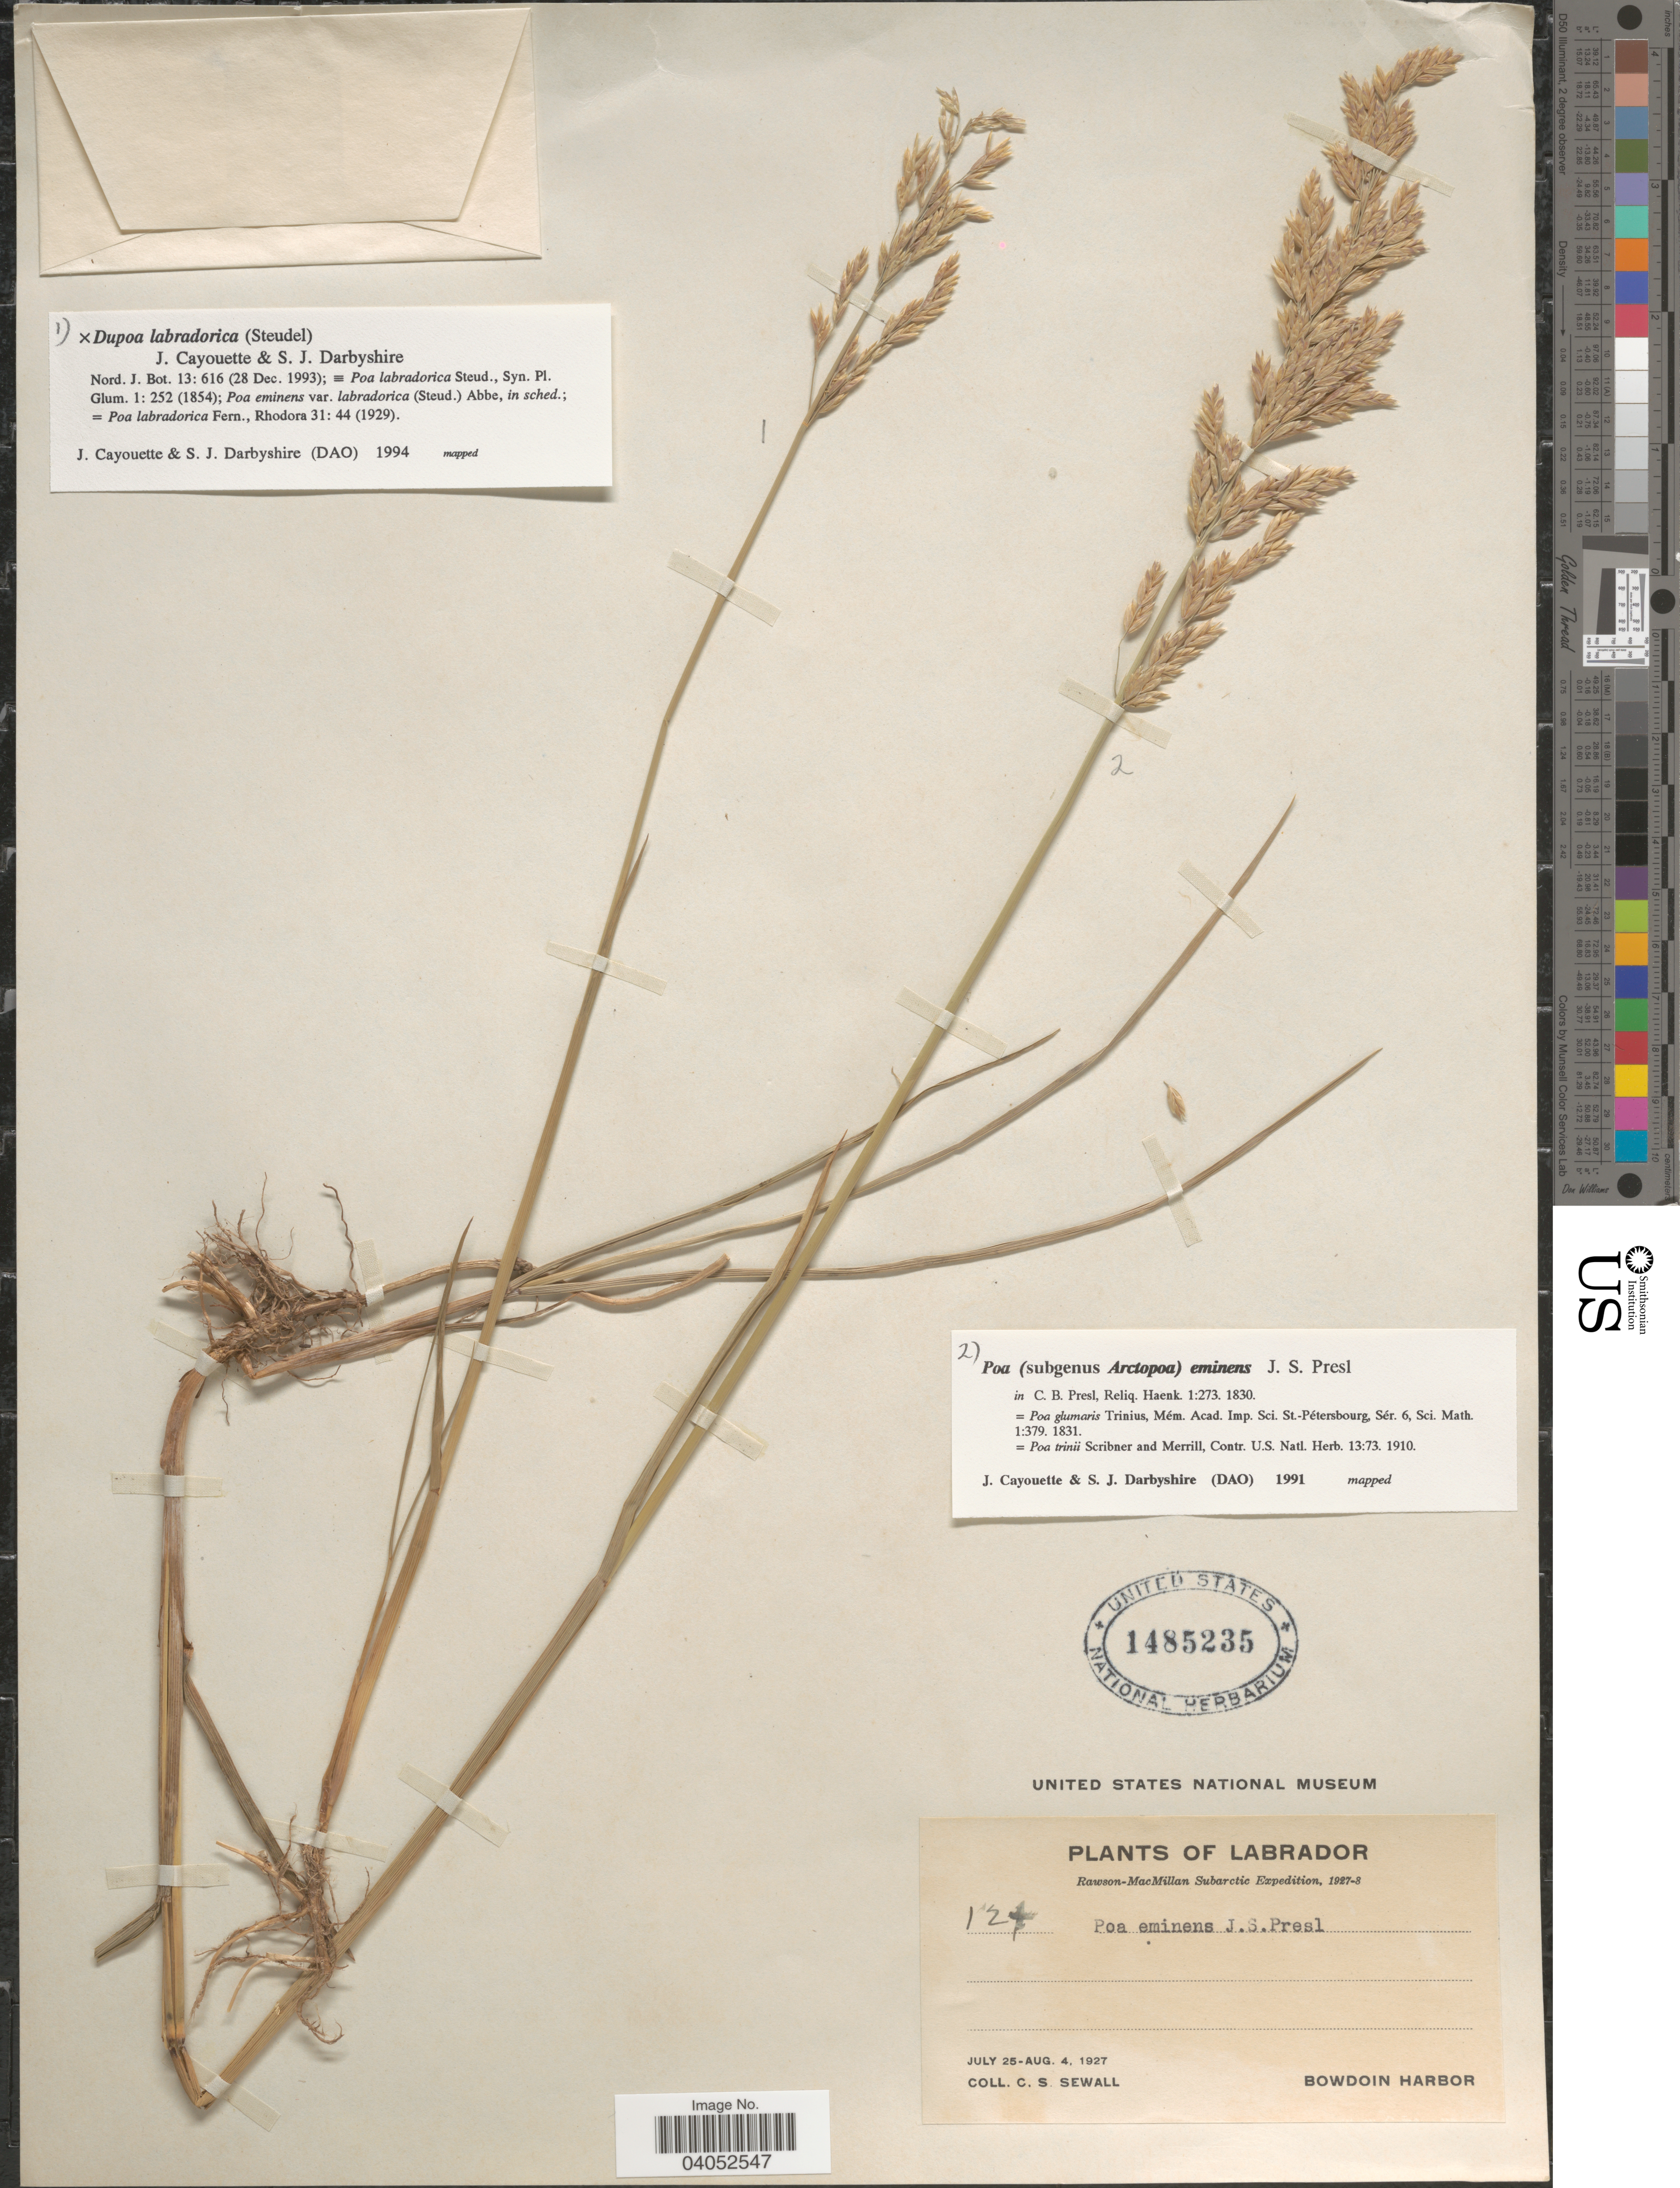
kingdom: Plantae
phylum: Tracheophyta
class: Liliopsida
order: Poales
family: Poaceae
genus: Dupontopoa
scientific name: Dupontopoa labradorica ined.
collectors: C. Sewall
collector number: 124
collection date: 1927-07-25/1927-08-04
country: Canada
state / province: Newfoundland and Labrador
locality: Labrador. Bowdoin Harbor.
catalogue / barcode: US 1485235